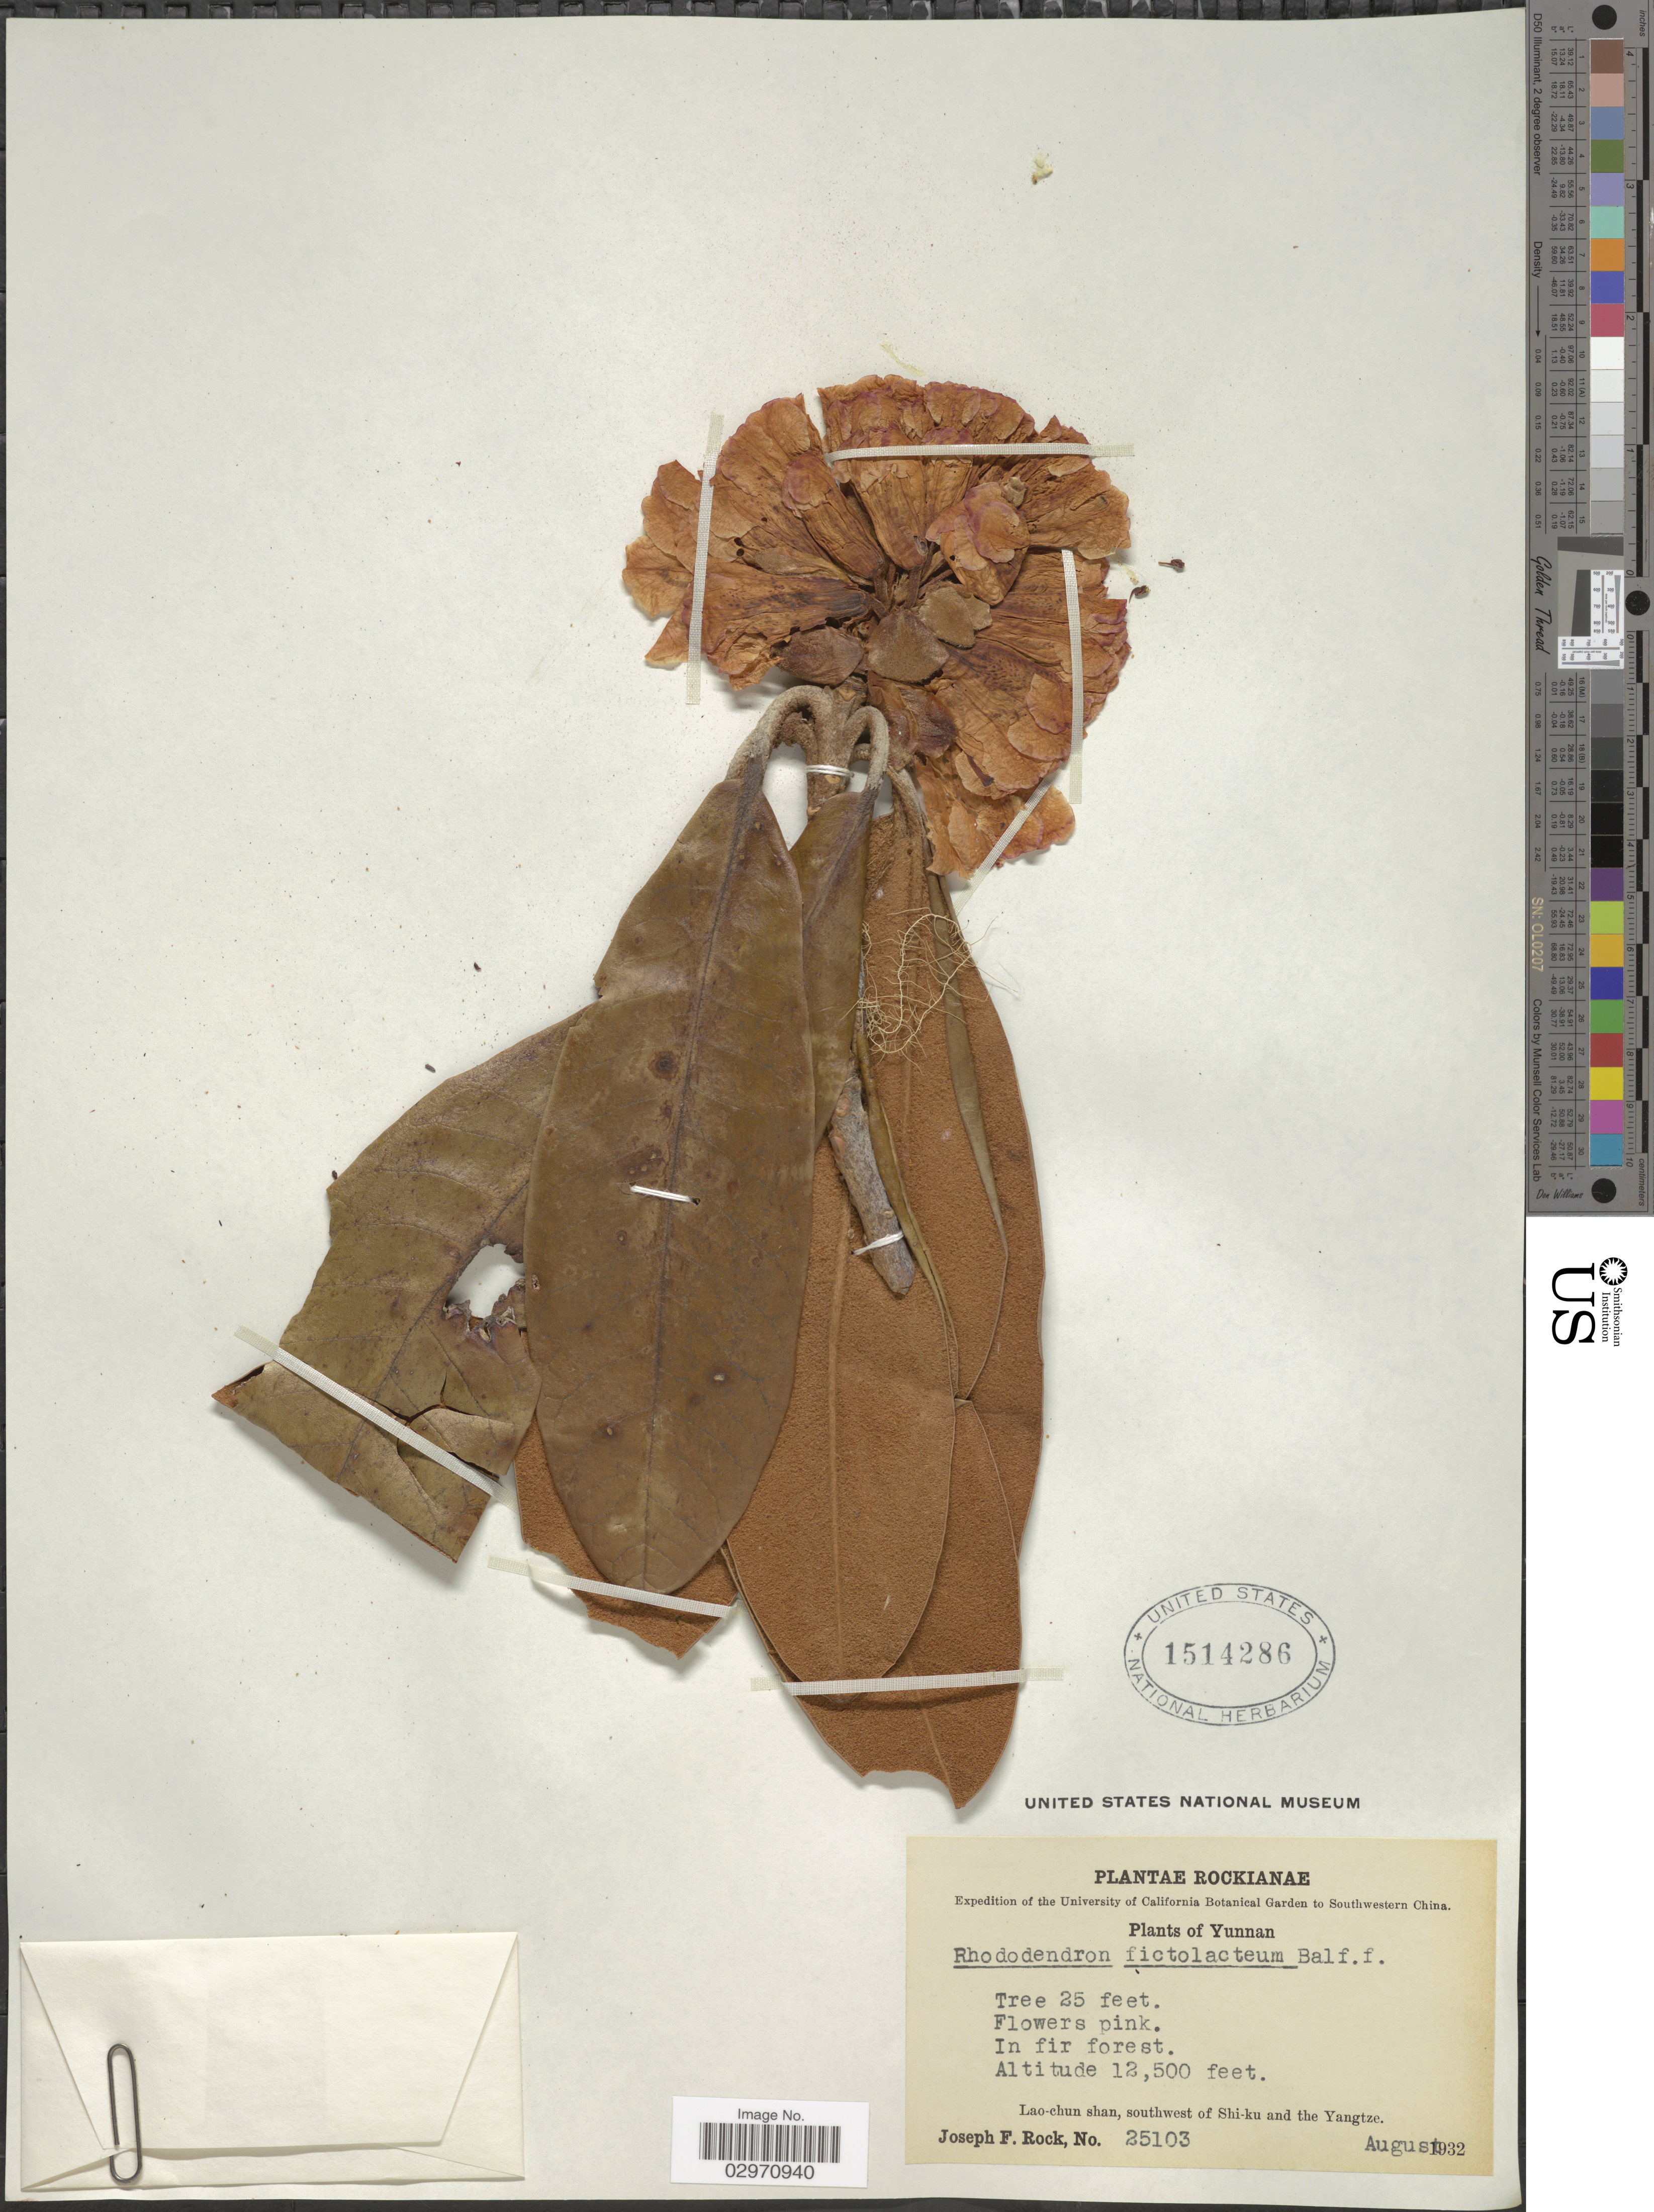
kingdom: Plantae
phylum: Tracheophyta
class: Magnoliopsida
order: Ericales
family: Ericaceae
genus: Rhododendron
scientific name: Rhododendron fictolacteum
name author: Balf. f.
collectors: J. F. Rock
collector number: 25103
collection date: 1932-08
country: China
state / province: Yunnan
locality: Southwestern China. Lao-chun shan, southwest of Shi-ku and the Yangtze.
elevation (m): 3810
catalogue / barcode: US 1514286